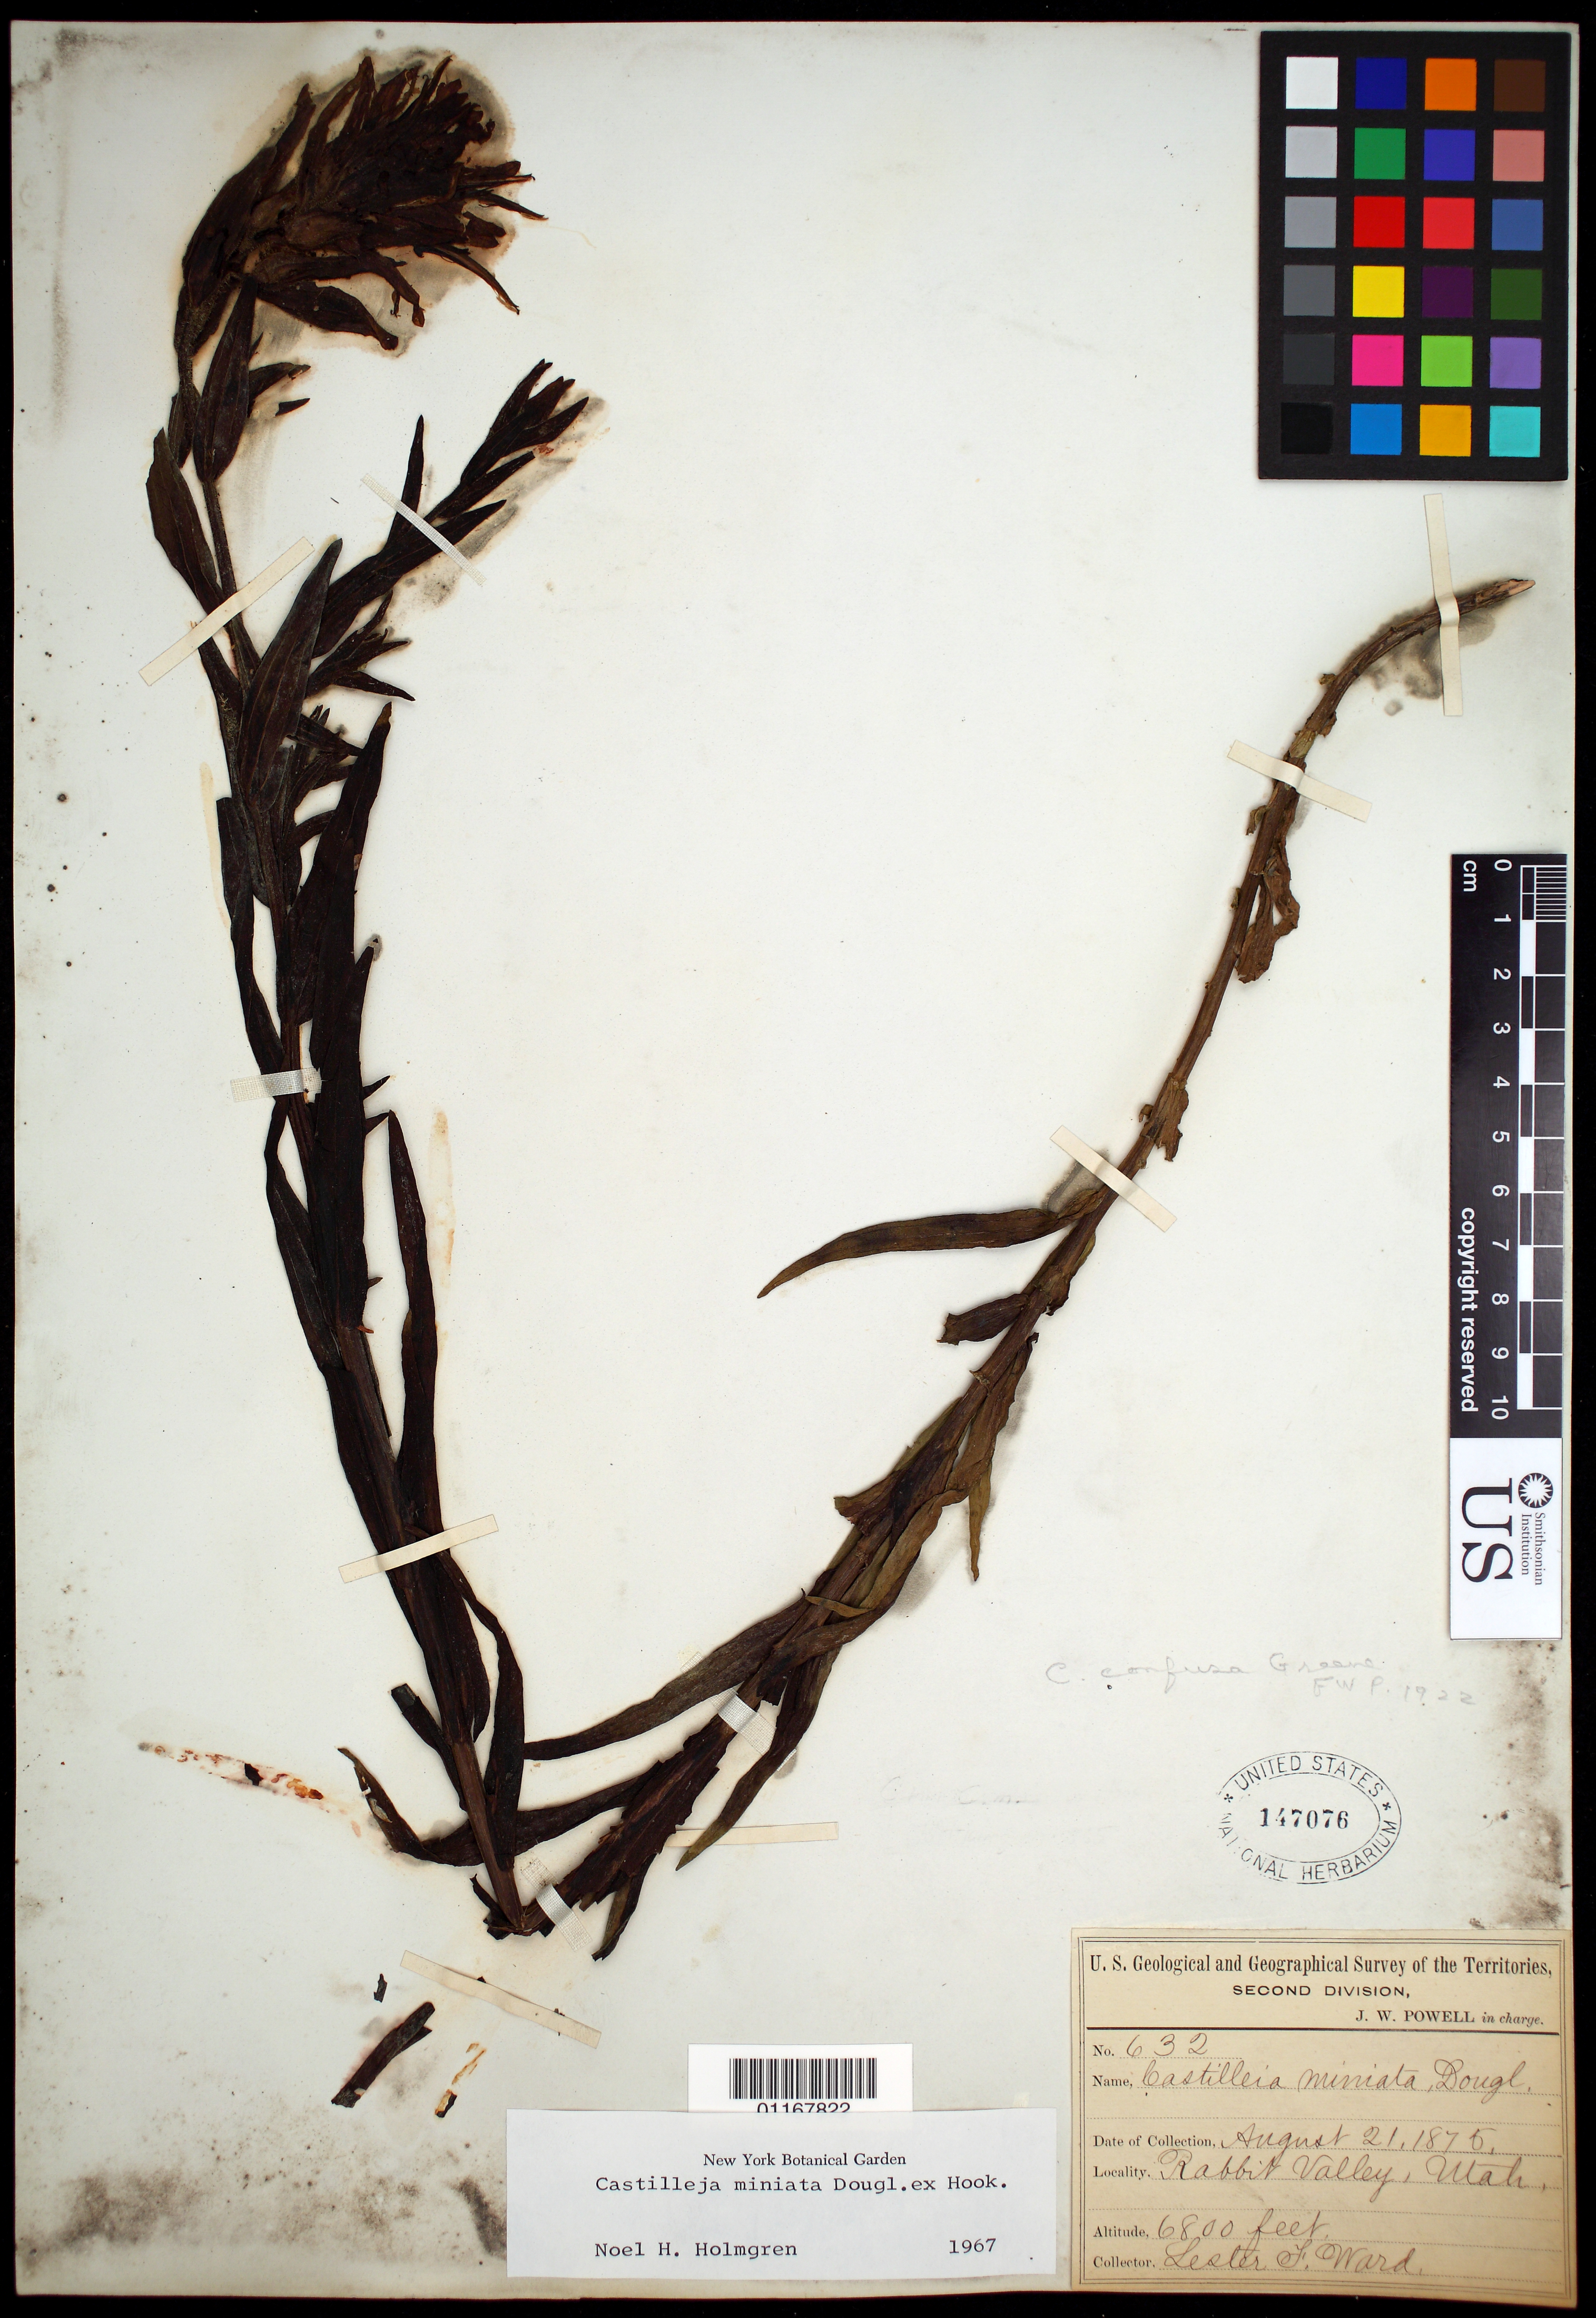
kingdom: Plantae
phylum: Tracheophyta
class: Magnoliopsida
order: Lamiales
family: Orobanchaceae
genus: Castilleja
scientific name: Castilleja miniata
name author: Douglas ex Hook.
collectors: L. F. Ward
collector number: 632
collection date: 1875-08-21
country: United States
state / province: Utah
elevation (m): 2073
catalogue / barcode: US 147076